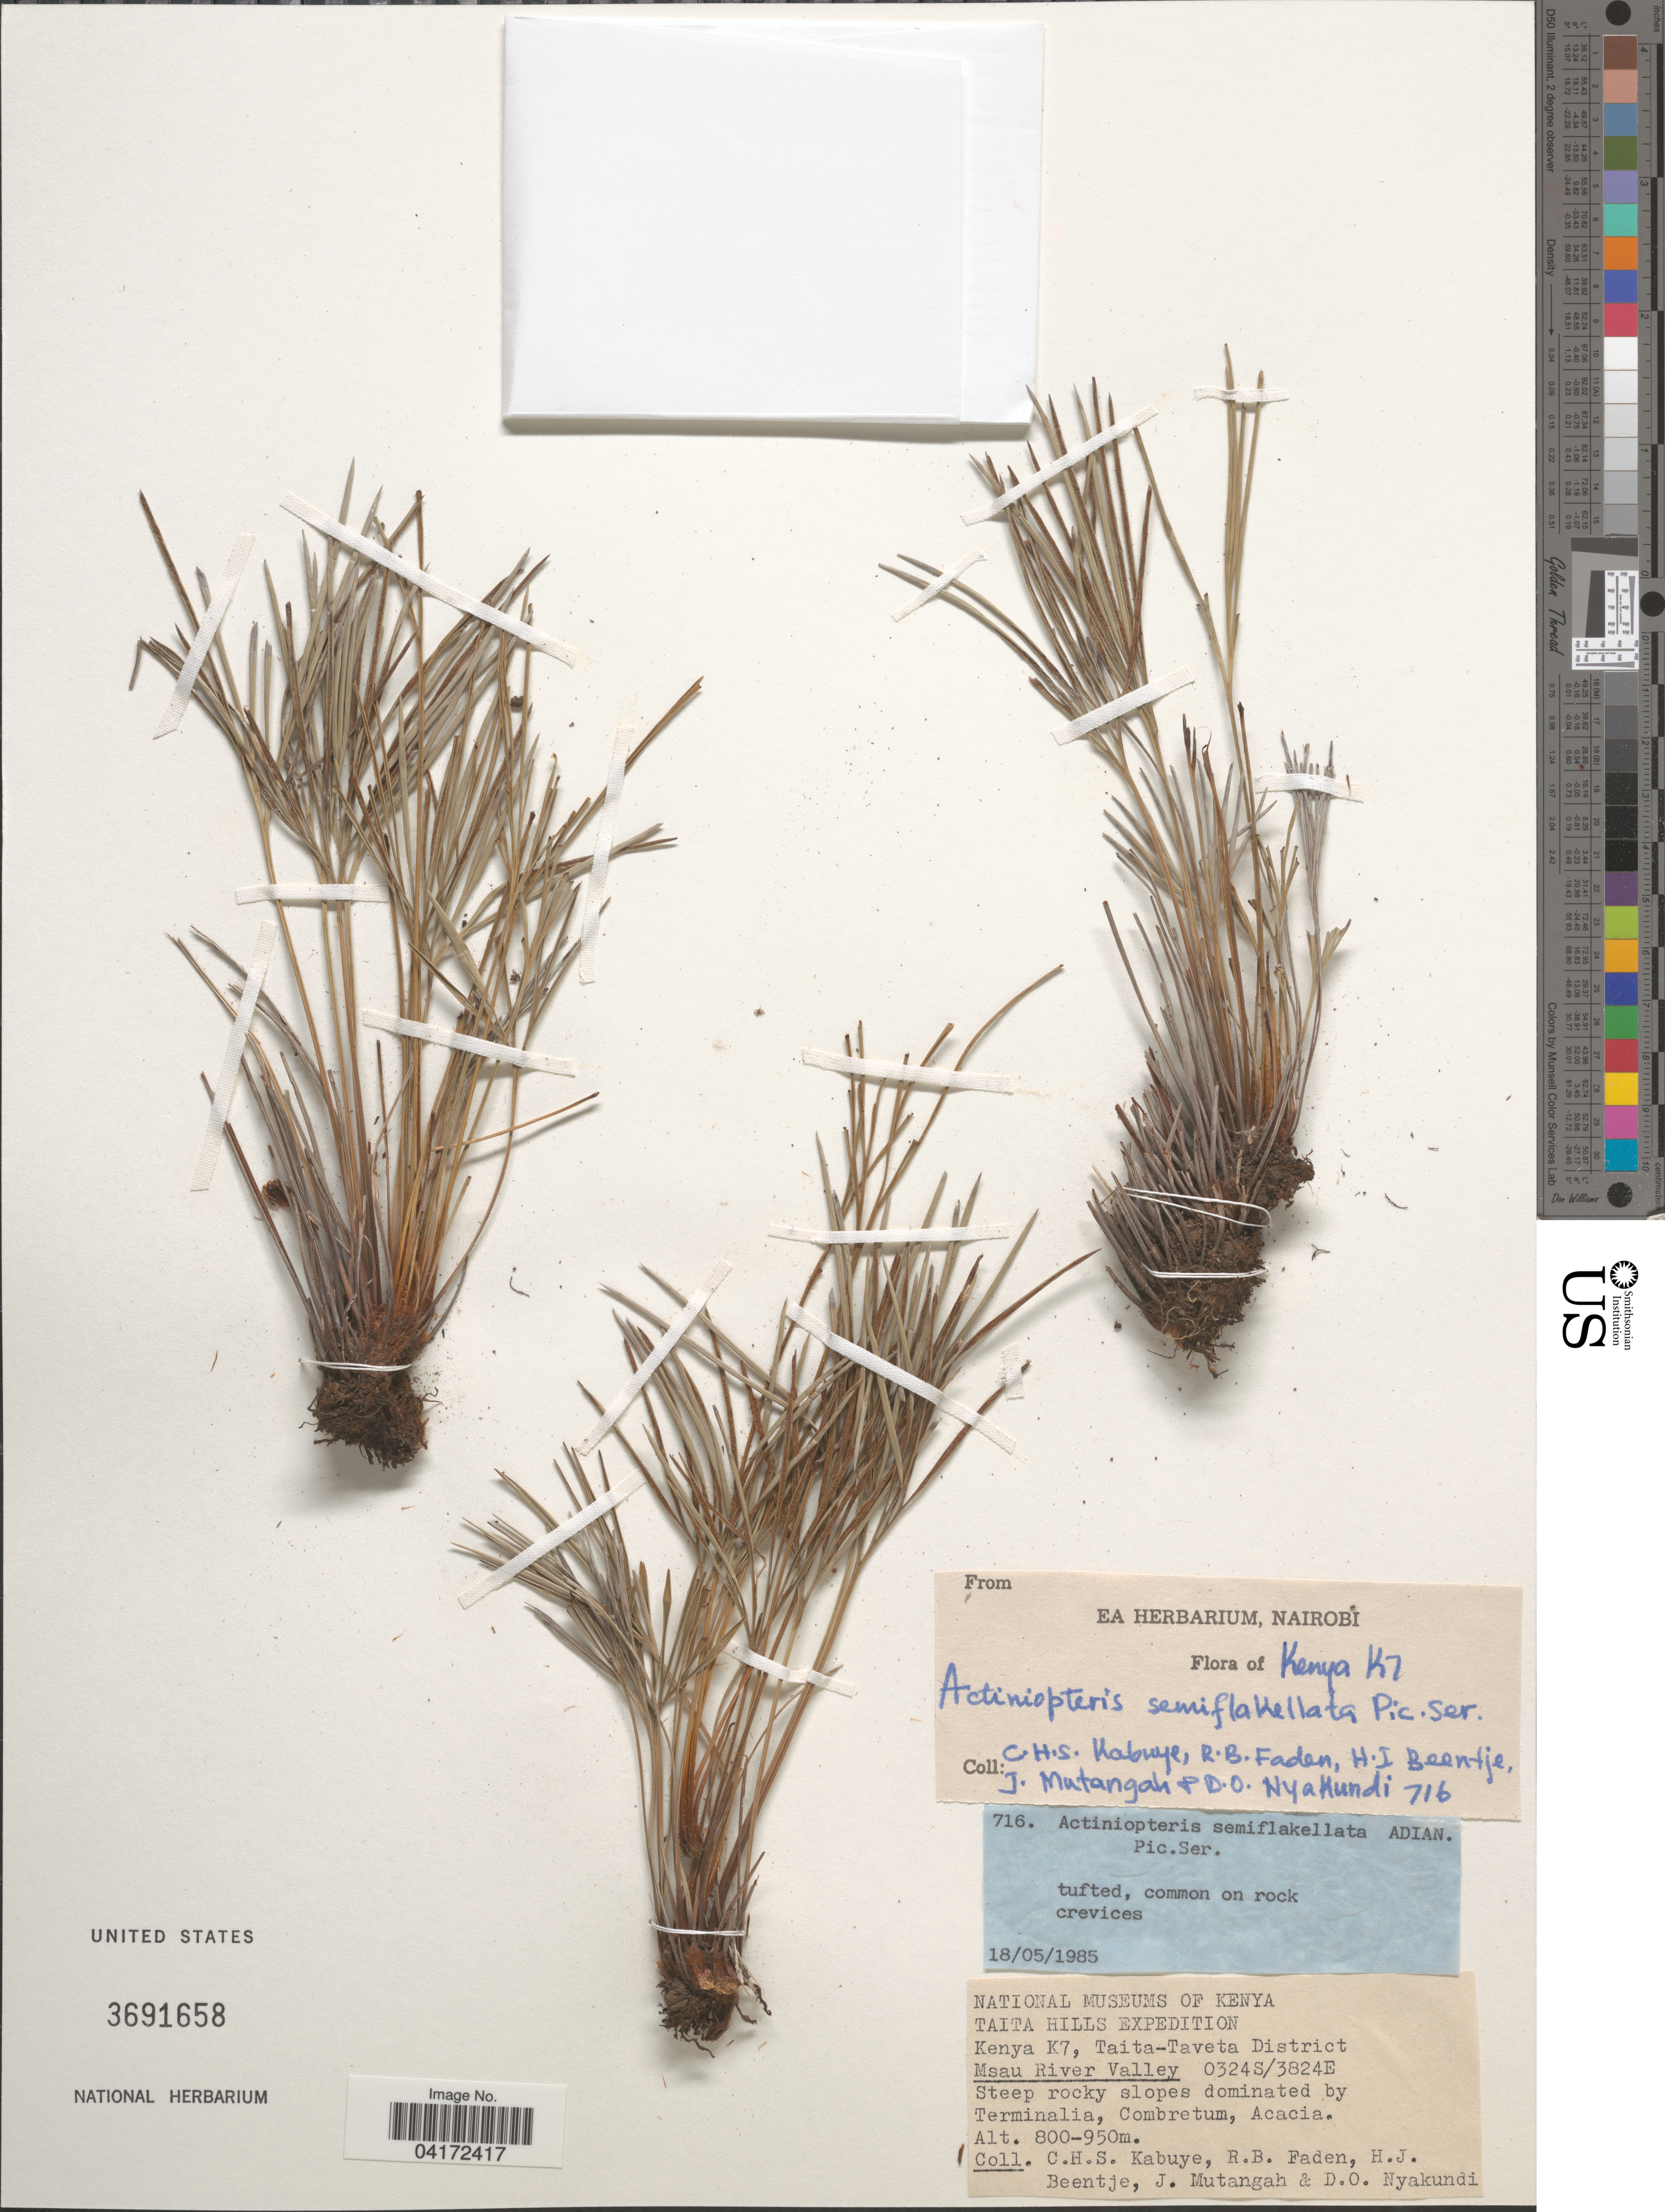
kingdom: Plantae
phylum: Tracheophyta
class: Polypodiopsida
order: Polypodiales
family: Pteridaceae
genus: Actiniopteris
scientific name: Actiniopteris semiflabellata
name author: Pic. Serm.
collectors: C. Kabuye, R. B. Faden, H. J. Beentje, J. Mutangah & D. Nyakundi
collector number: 716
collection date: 1985-05-18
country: Kenya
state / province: Taita Taveta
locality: Taita Hills Expedition. K7, Taita-Taveta District. Msau River Valley.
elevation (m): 800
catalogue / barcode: US 3691658